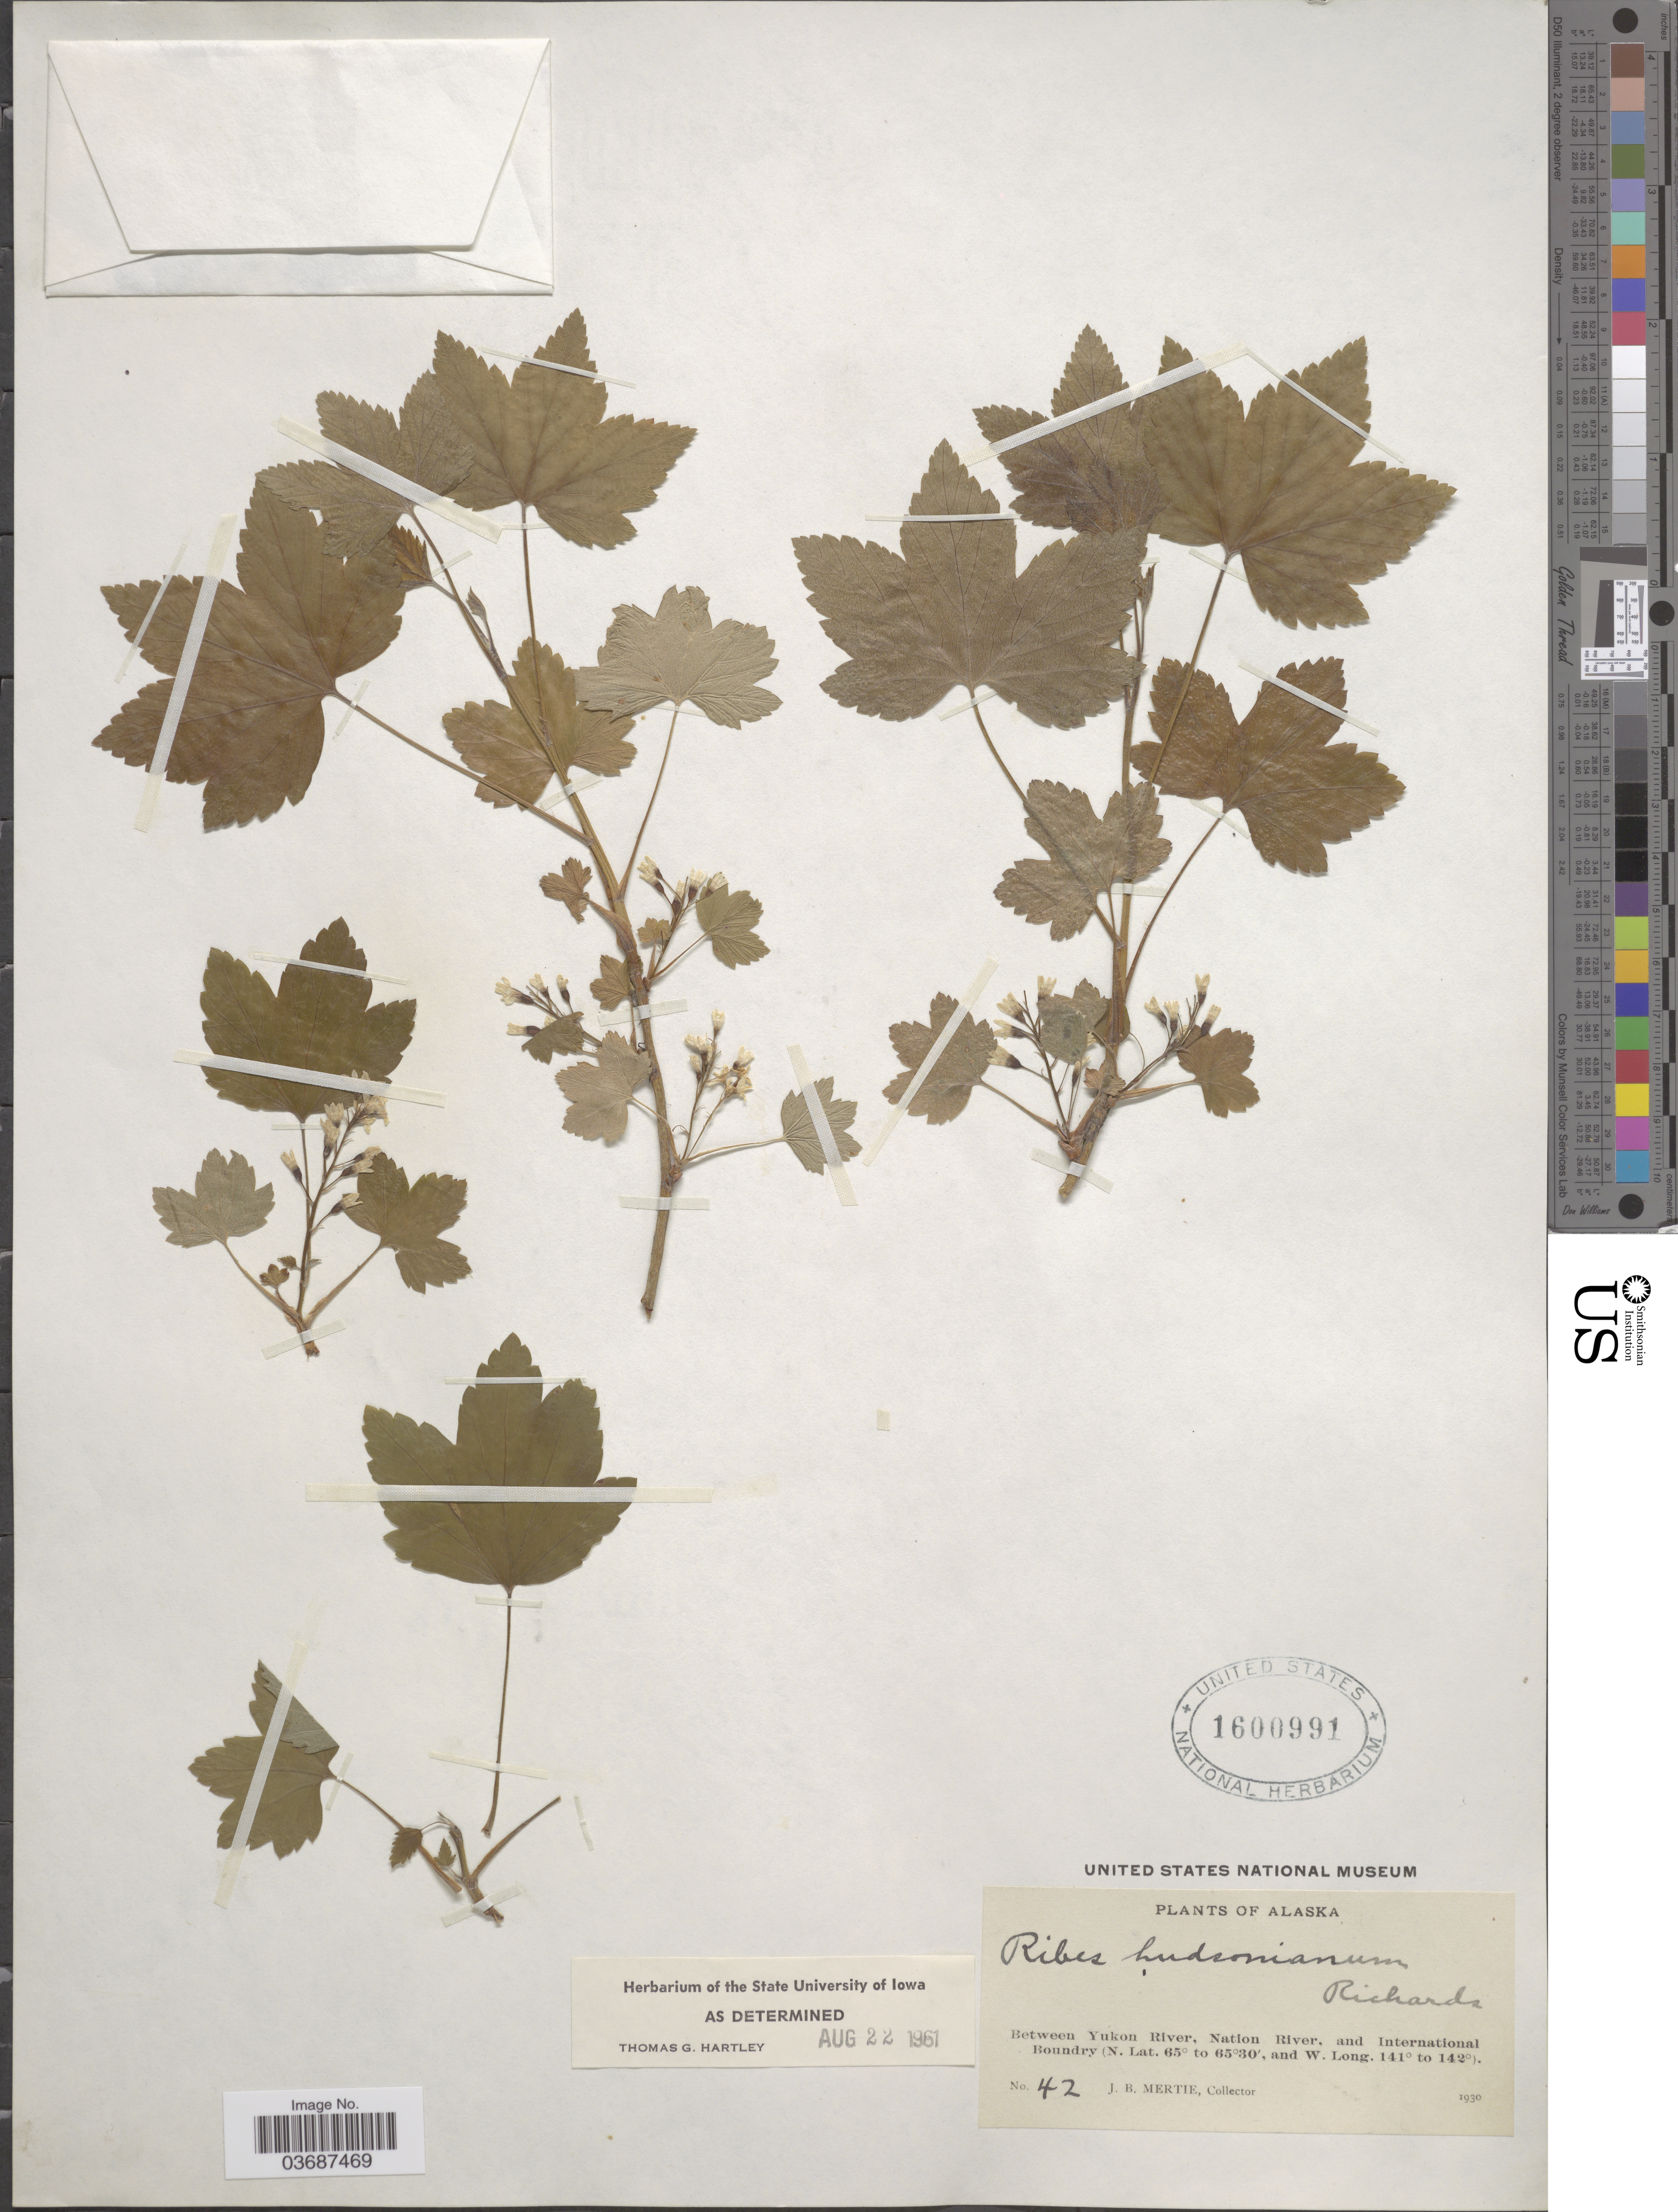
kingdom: Plantae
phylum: Tracheophyta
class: Magnoliopsida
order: Saxifragales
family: Grossulariaceae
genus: Ribes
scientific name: Ribes hudsonianum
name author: Richardson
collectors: J. Mertie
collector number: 42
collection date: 1930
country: United States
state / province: Alaska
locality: Between Yukon River, Nation River, and International Boundary.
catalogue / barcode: US 1600991